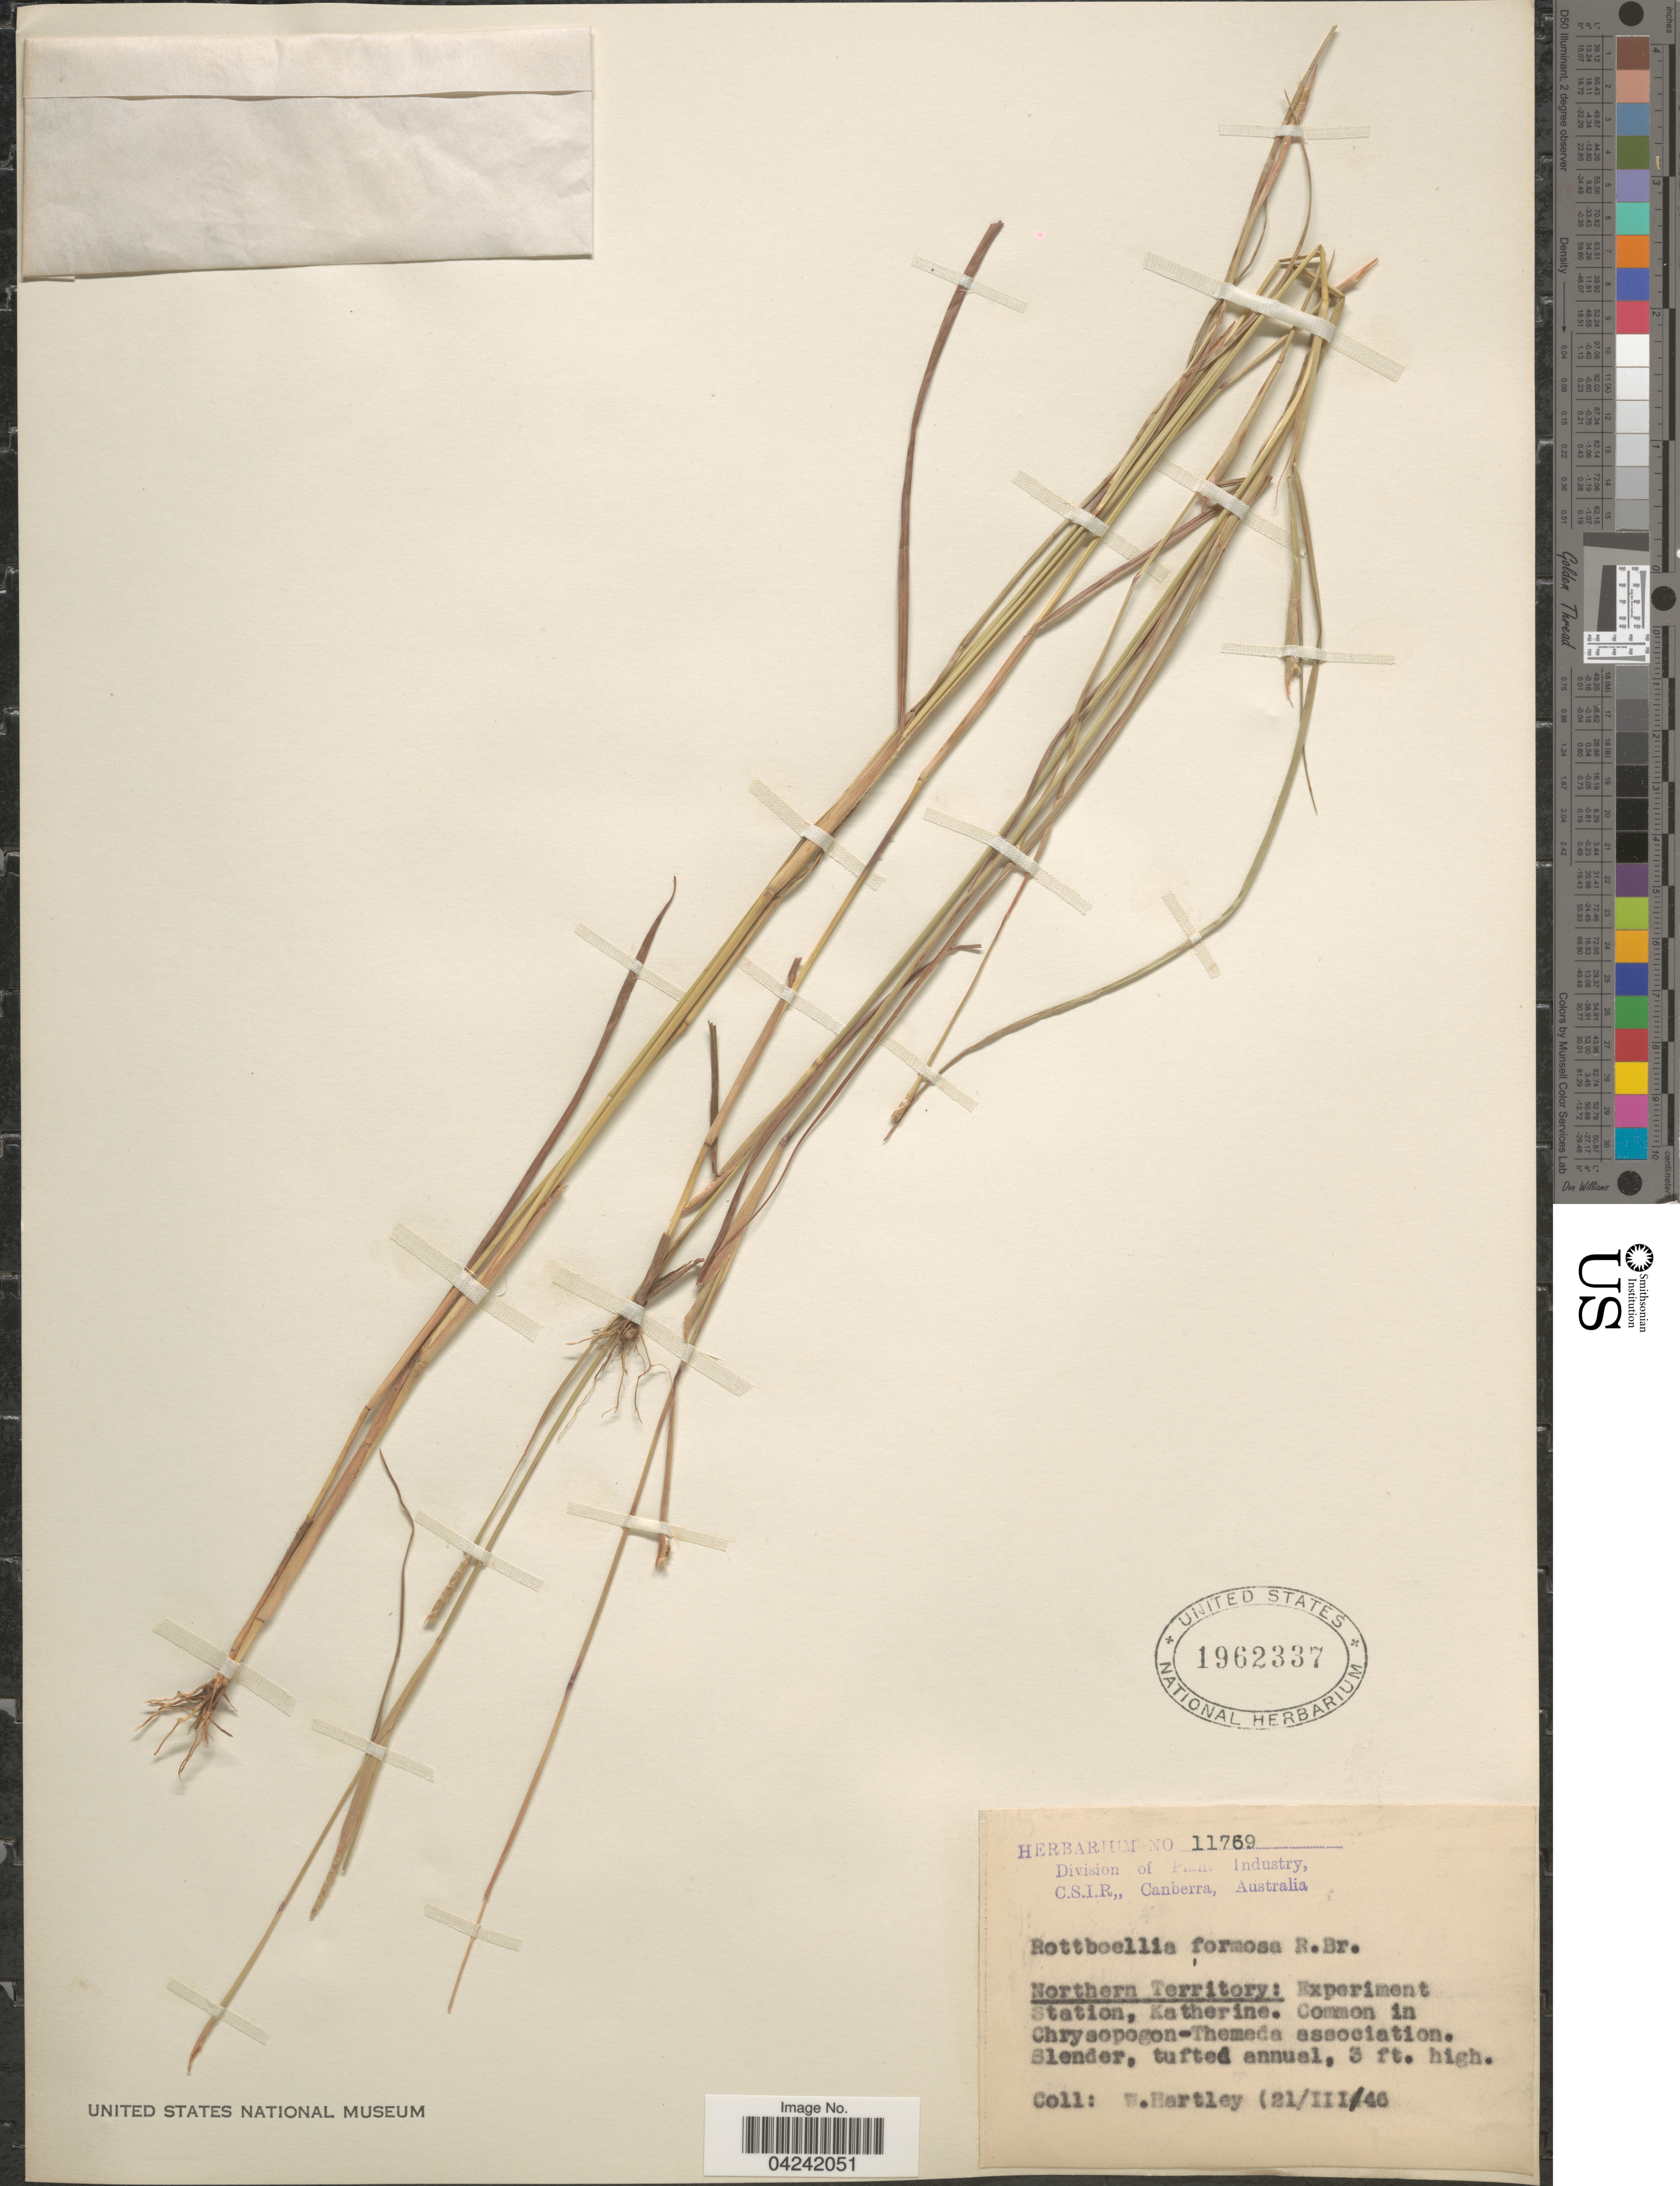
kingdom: Plantae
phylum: Tracheophyta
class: Liliopsida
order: Poales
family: Poaceae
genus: Mnesithea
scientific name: Mnesithea formosa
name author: (R. Br.) de Koning & Sosef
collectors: W. Hartley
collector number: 11769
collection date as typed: Transcribed d/m/y: 21/3/46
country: Australia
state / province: Northern Territory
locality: Experiment Station, Katherine.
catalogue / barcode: US 1962337